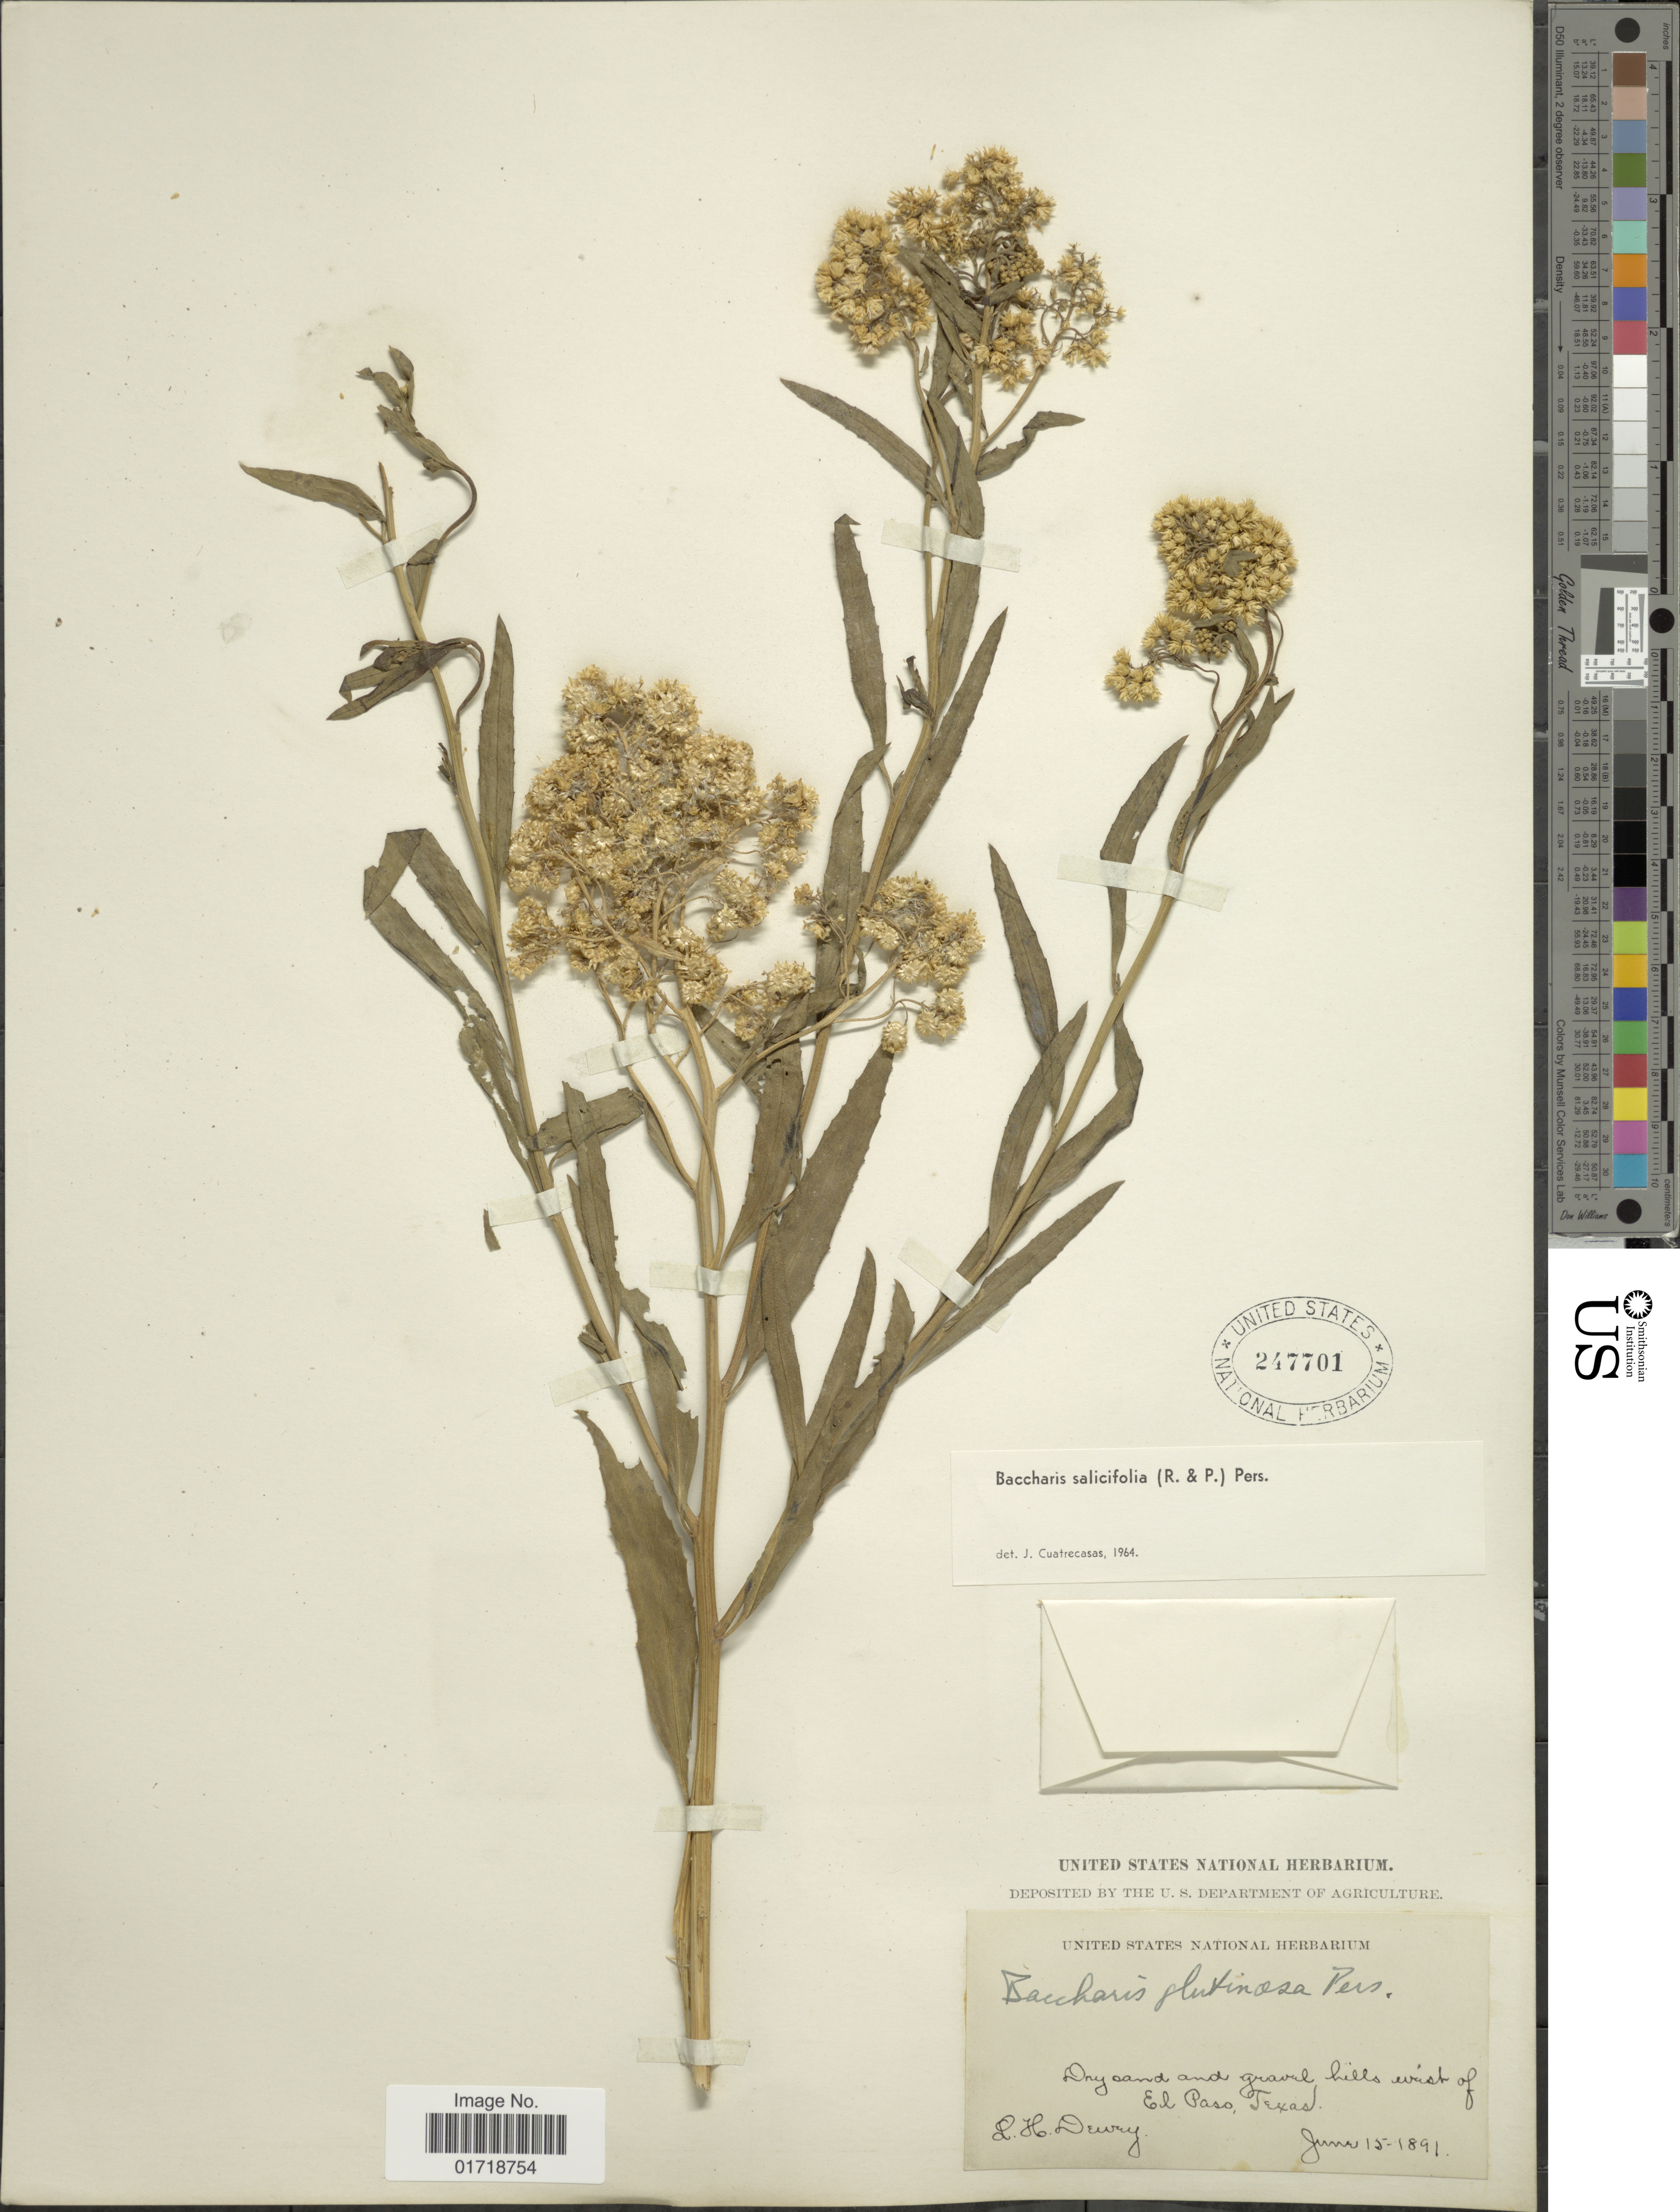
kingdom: Plantae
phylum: Tracheophyta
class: Magnoliopsida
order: Asterales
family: Asteraceae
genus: Baccharis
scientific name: Baccharis glutinosa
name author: Pers.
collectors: L. H. Dewey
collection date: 1891-06-15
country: United States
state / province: Texas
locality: Dry sand and gravel hills west of El Paso.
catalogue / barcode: US 247701